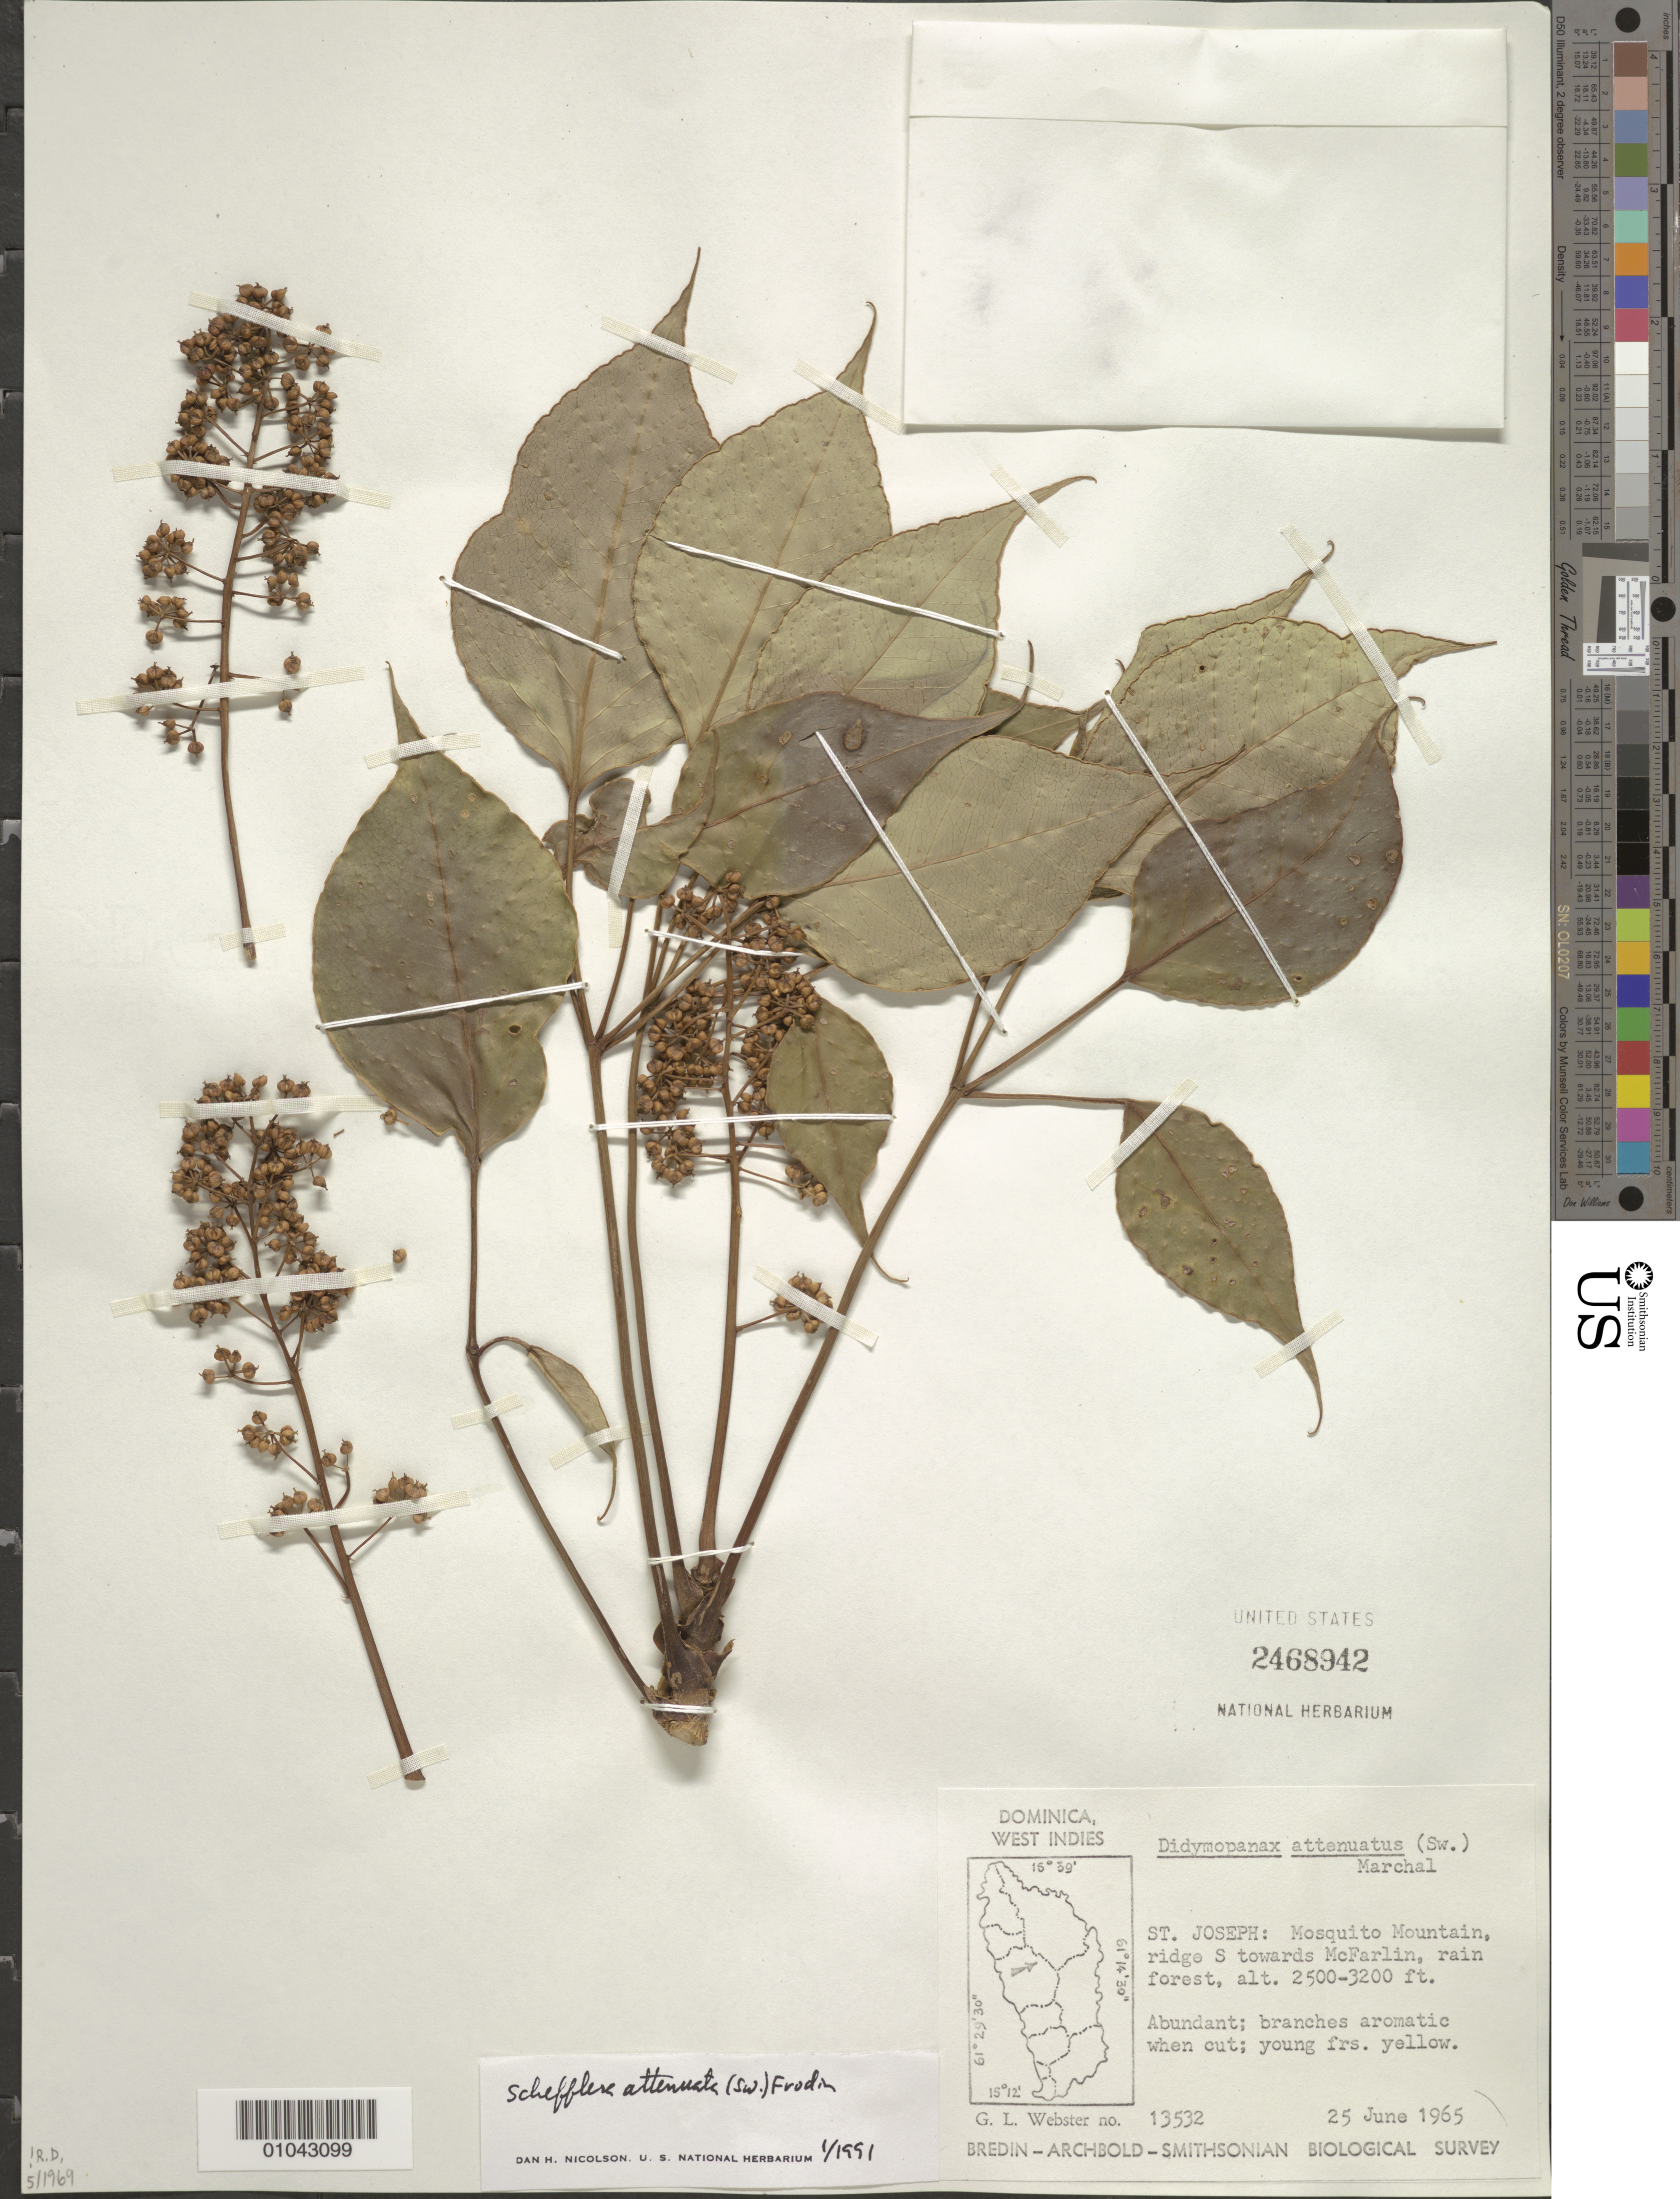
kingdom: Plantae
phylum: Tracheophyta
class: Magnoliopsida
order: Apiales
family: Araliaceae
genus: Schefflera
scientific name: Schefflera attenuata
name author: (Sw.) Frodin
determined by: Nicolson, Dan H.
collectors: G. L. Webster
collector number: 13532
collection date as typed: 24 Jun 1965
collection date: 1965-06-24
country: Dominica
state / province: St. Joseph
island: Dominica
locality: Mosquito Mountain, ridge S towards McFarlin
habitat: Rainforest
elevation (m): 762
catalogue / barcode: US 2468942